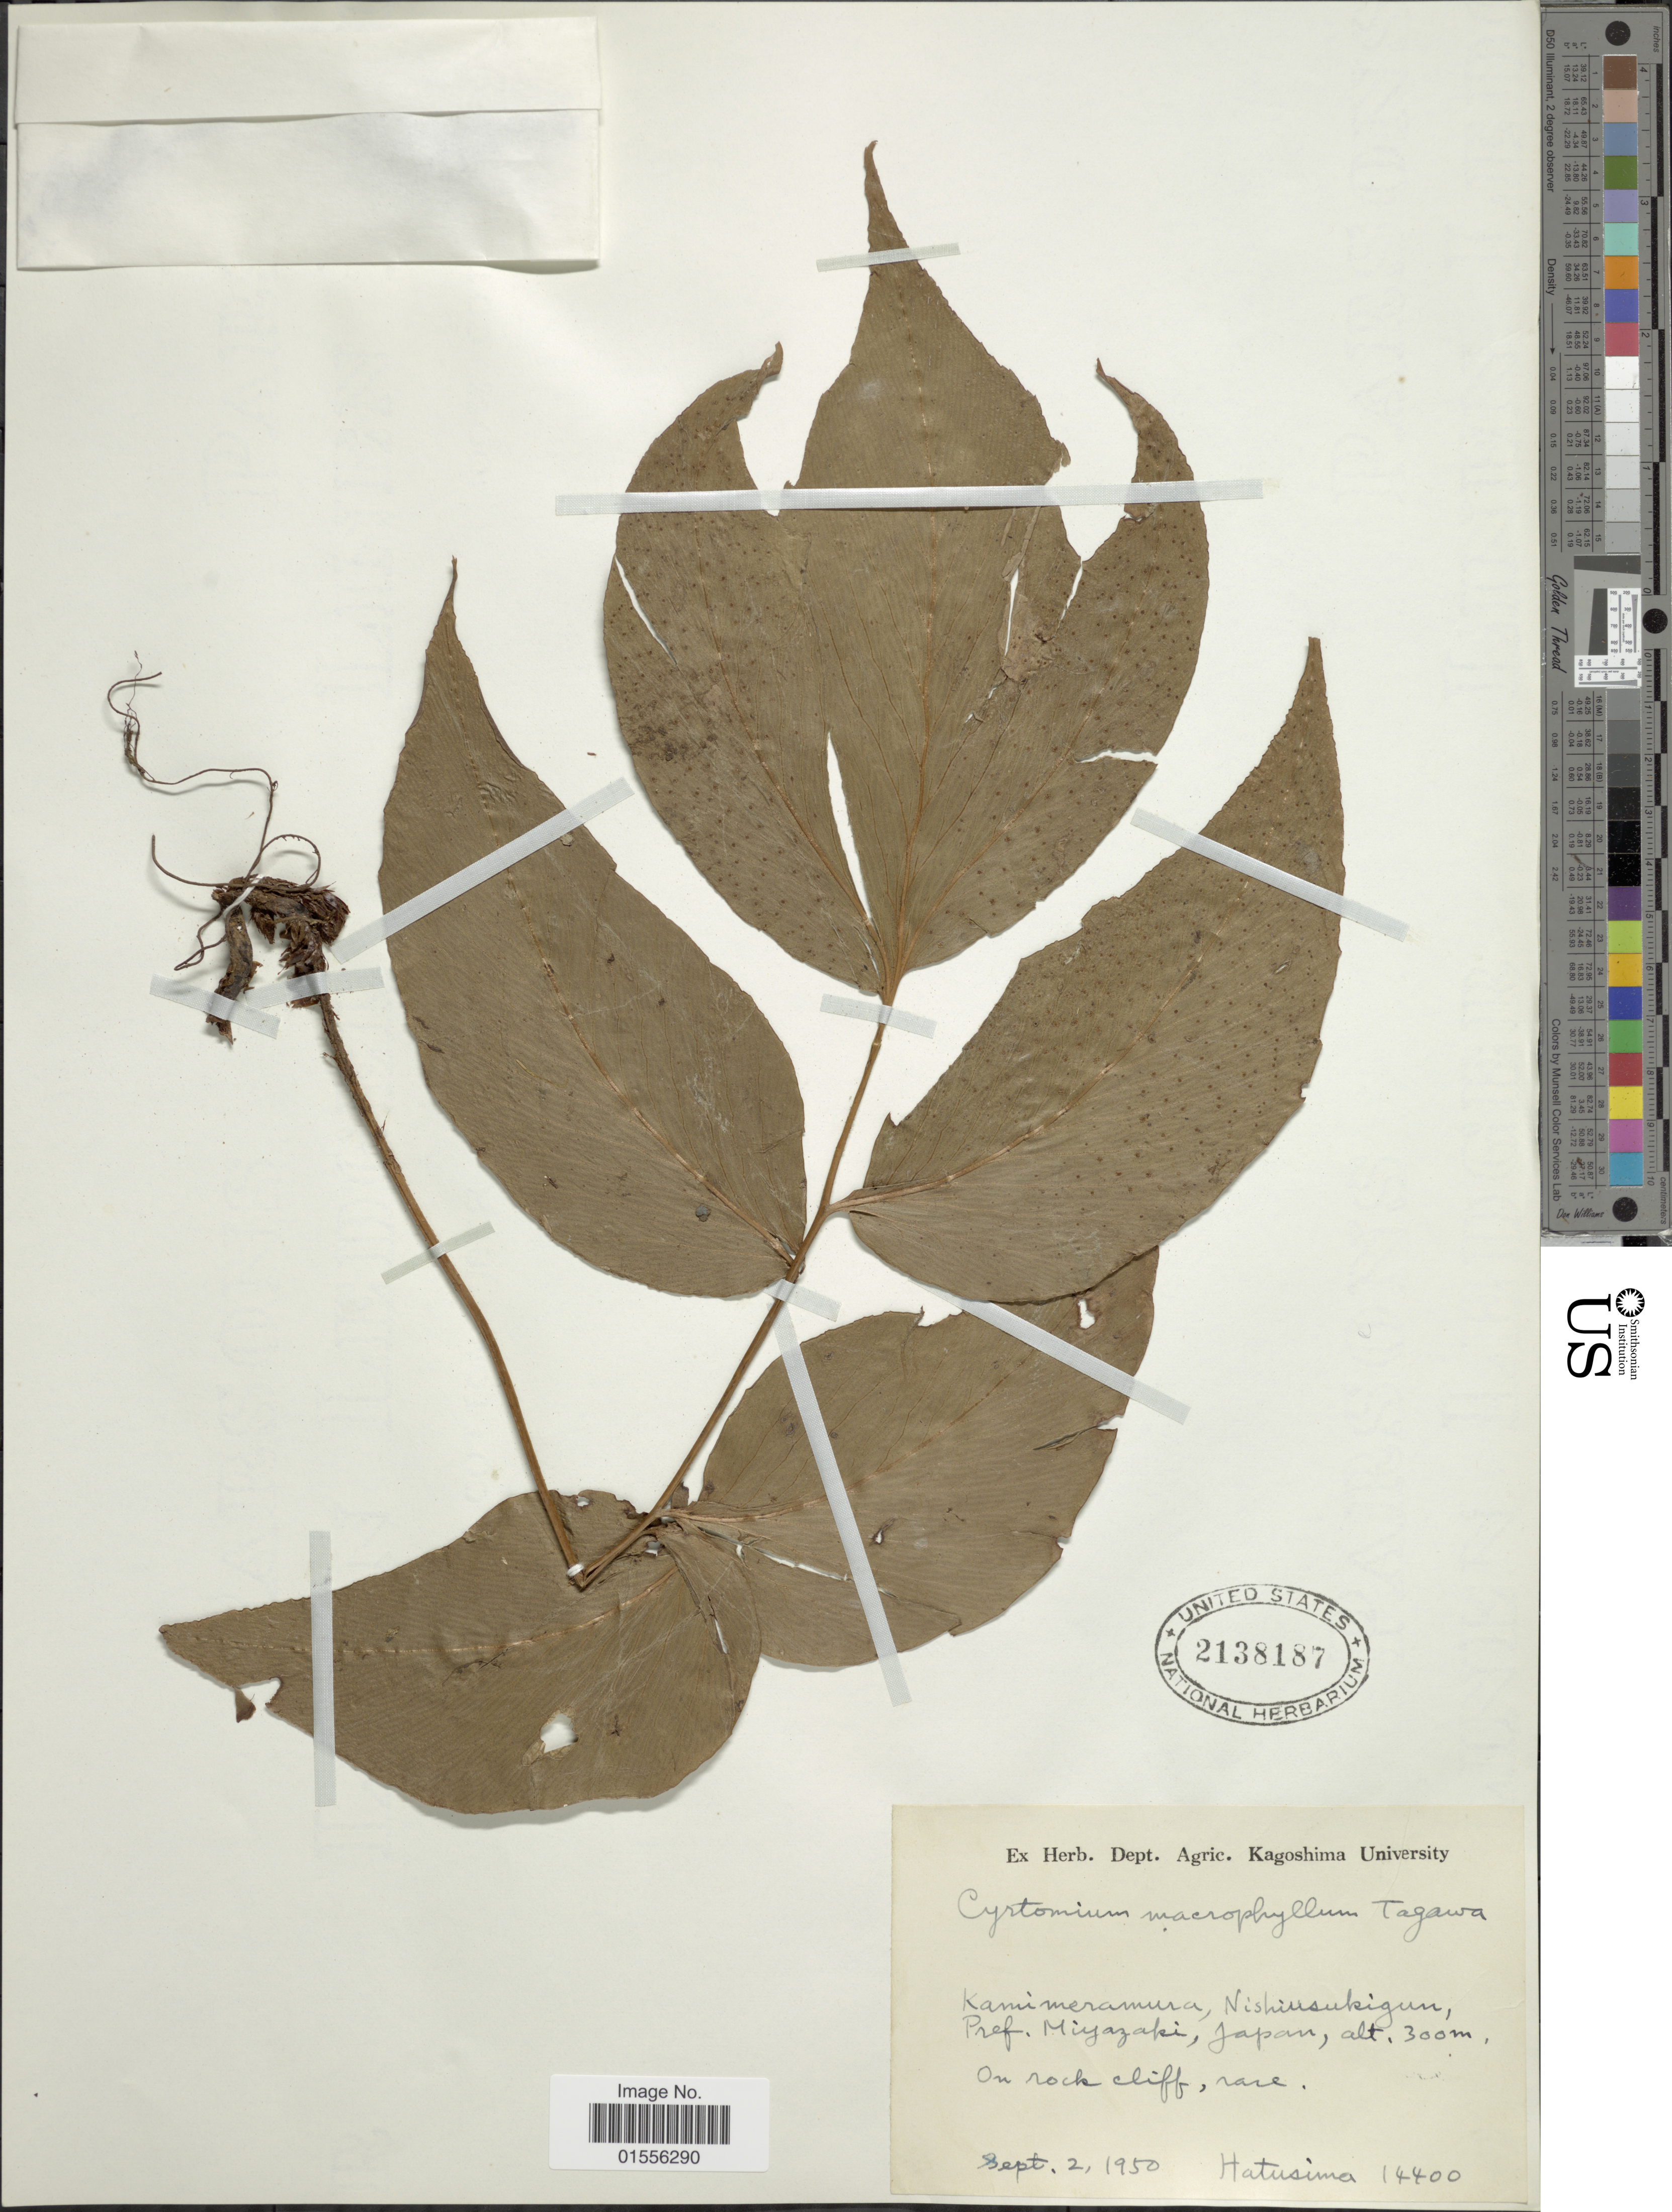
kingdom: Plantae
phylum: Tracheophyta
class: Polypodiopsida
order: Polypodiales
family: Dryopteridaceae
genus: Cyrtomium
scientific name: Cyrtomium macrophyllum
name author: (Makino) Tagawa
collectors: -. Hatusima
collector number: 14400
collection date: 1950-09-02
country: Japan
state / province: Miyazaki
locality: Kamimeramura, Nishusukigun, Pref. Miyazaki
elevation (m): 300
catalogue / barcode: US 2138187